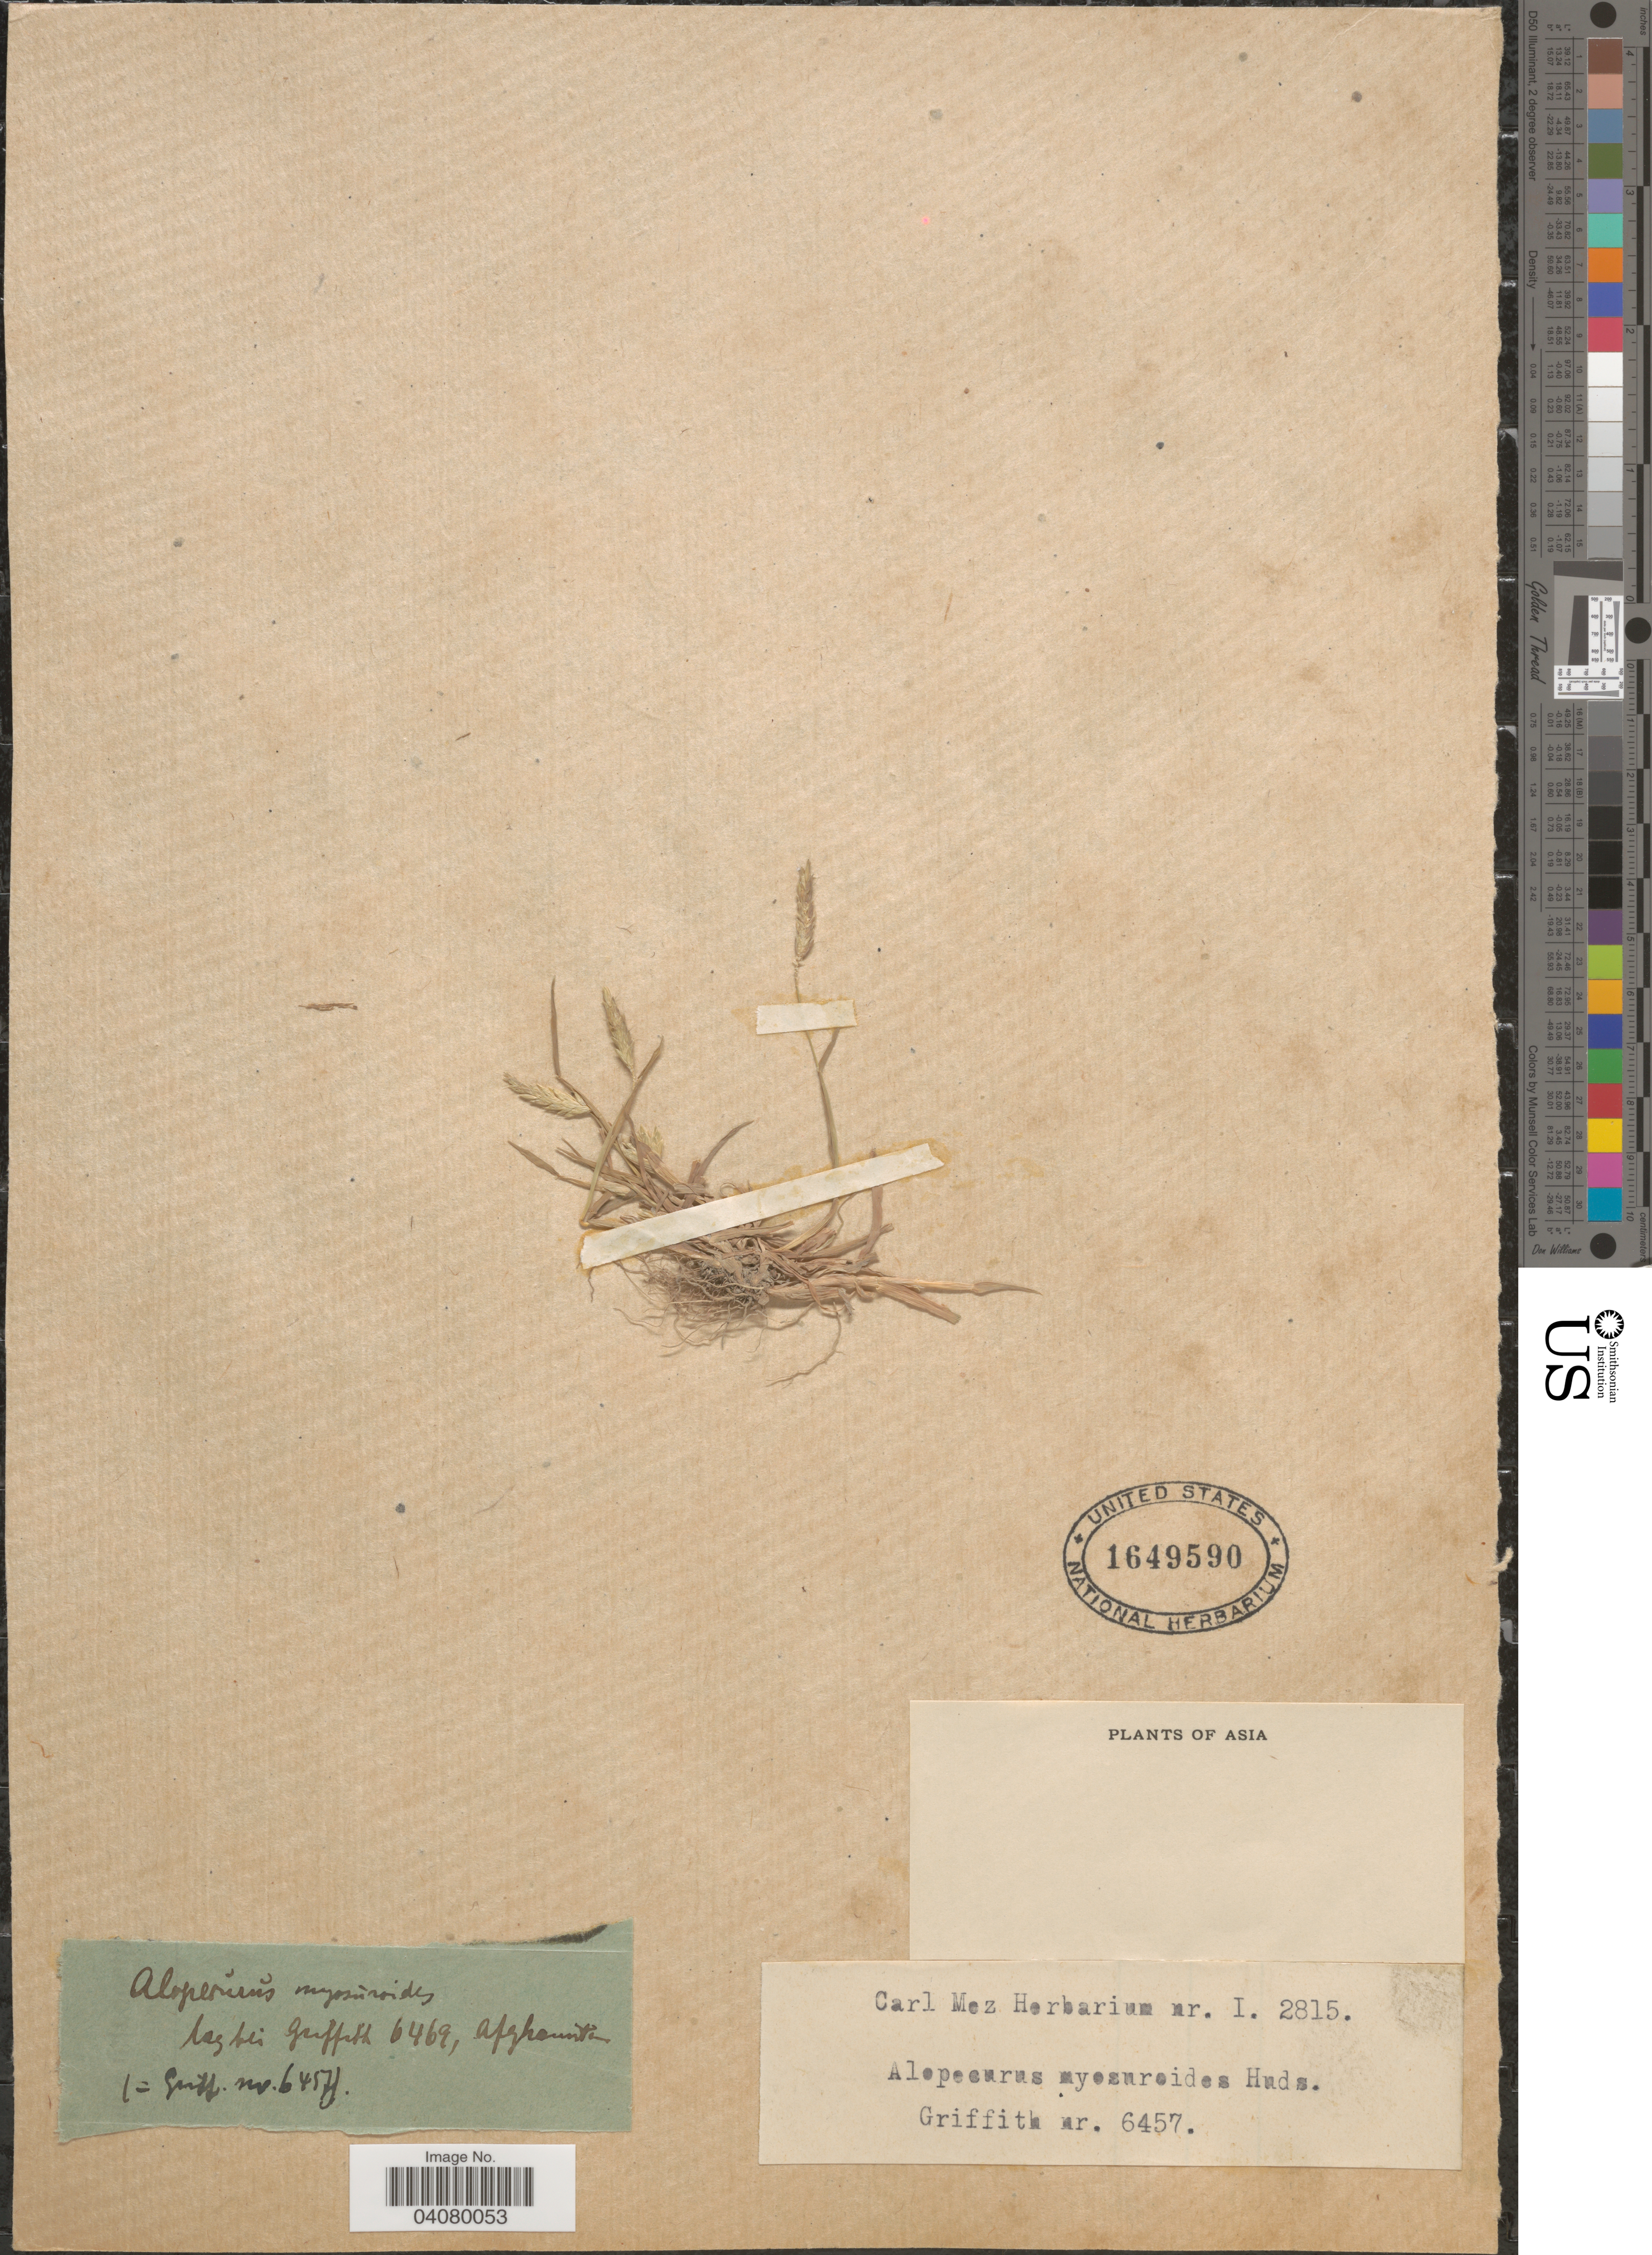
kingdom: Plantae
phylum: Tracheophyta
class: Liliopsida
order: Poales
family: Poaceae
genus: Alopecurus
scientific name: Alopecurus myosuroides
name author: Huds.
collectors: -. Griffith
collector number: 6457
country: Afghanistan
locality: Afghanistan Asia.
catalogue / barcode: US 1649590